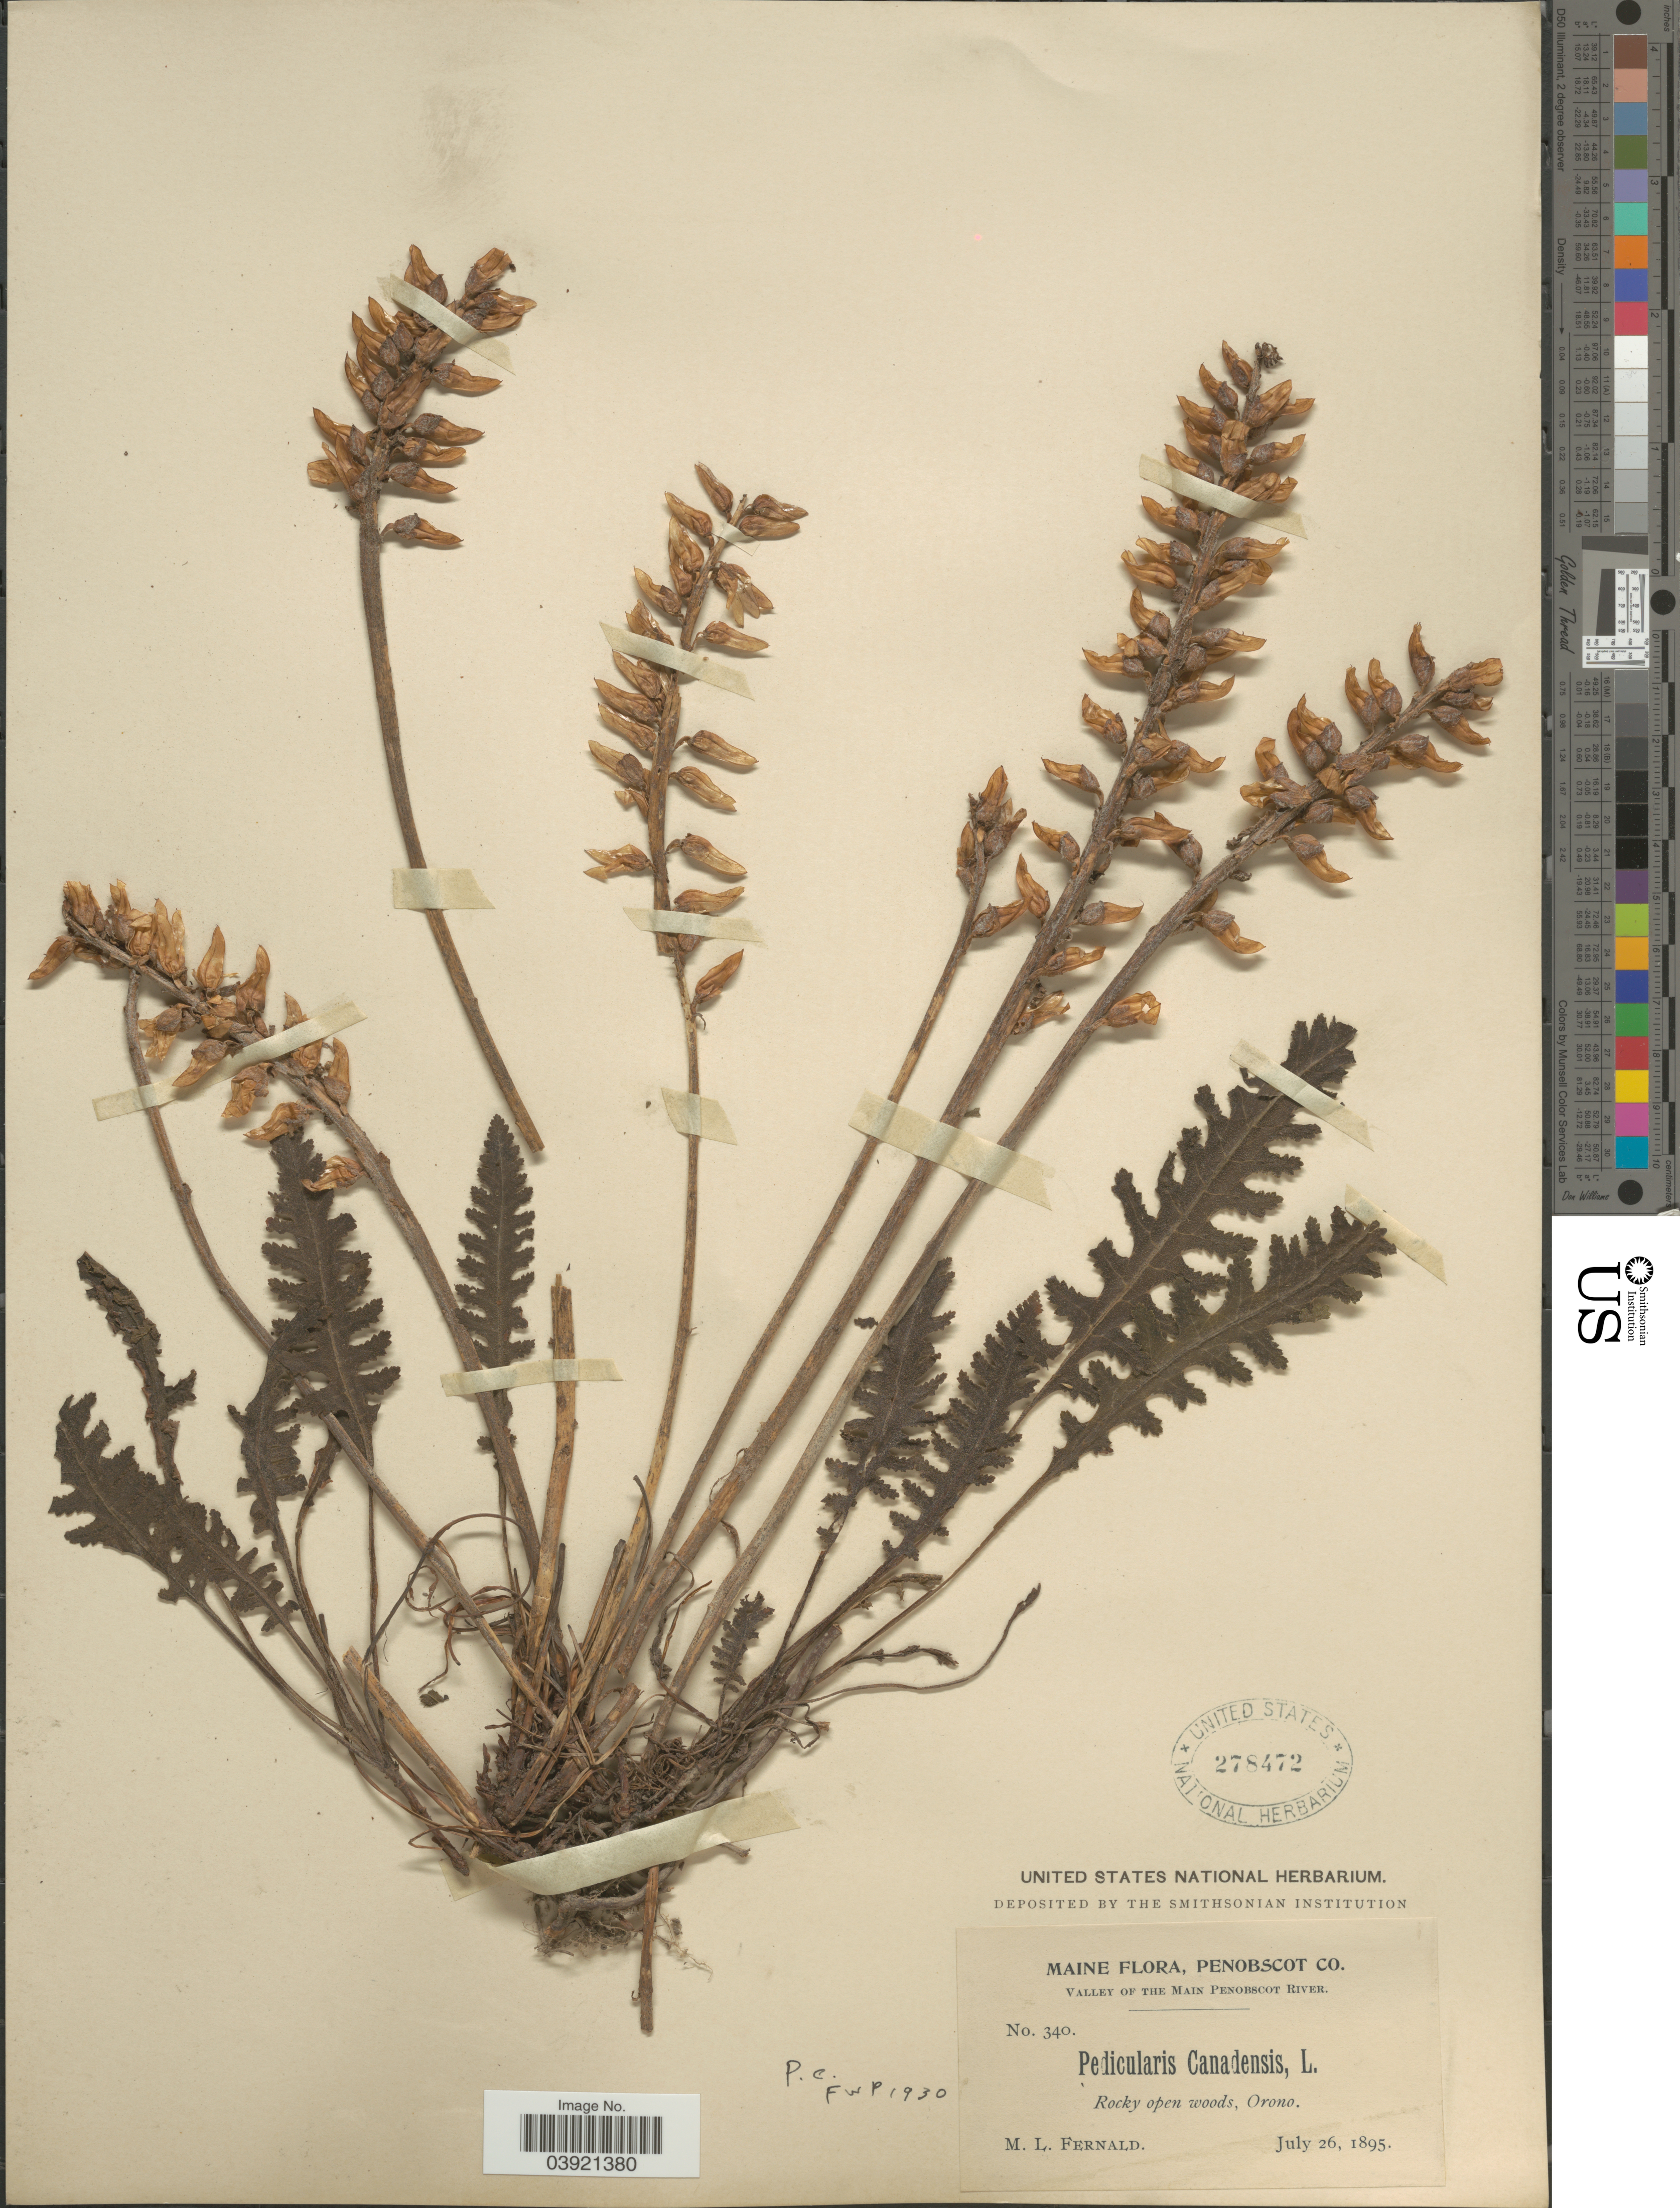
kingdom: Plantae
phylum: Tracheophyta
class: Magnoliopsida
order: Lamiales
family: Orobanchaceae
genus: Pedicularis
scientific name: Pedicularis canadensis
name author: L.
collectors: M. L. Fernald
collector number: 340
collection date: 1895-07-26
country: United States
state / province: Maine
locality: Penobscot Co. Valley of the Main Penobscot River. Rocky open woods, Orono.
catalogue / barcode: US 278472